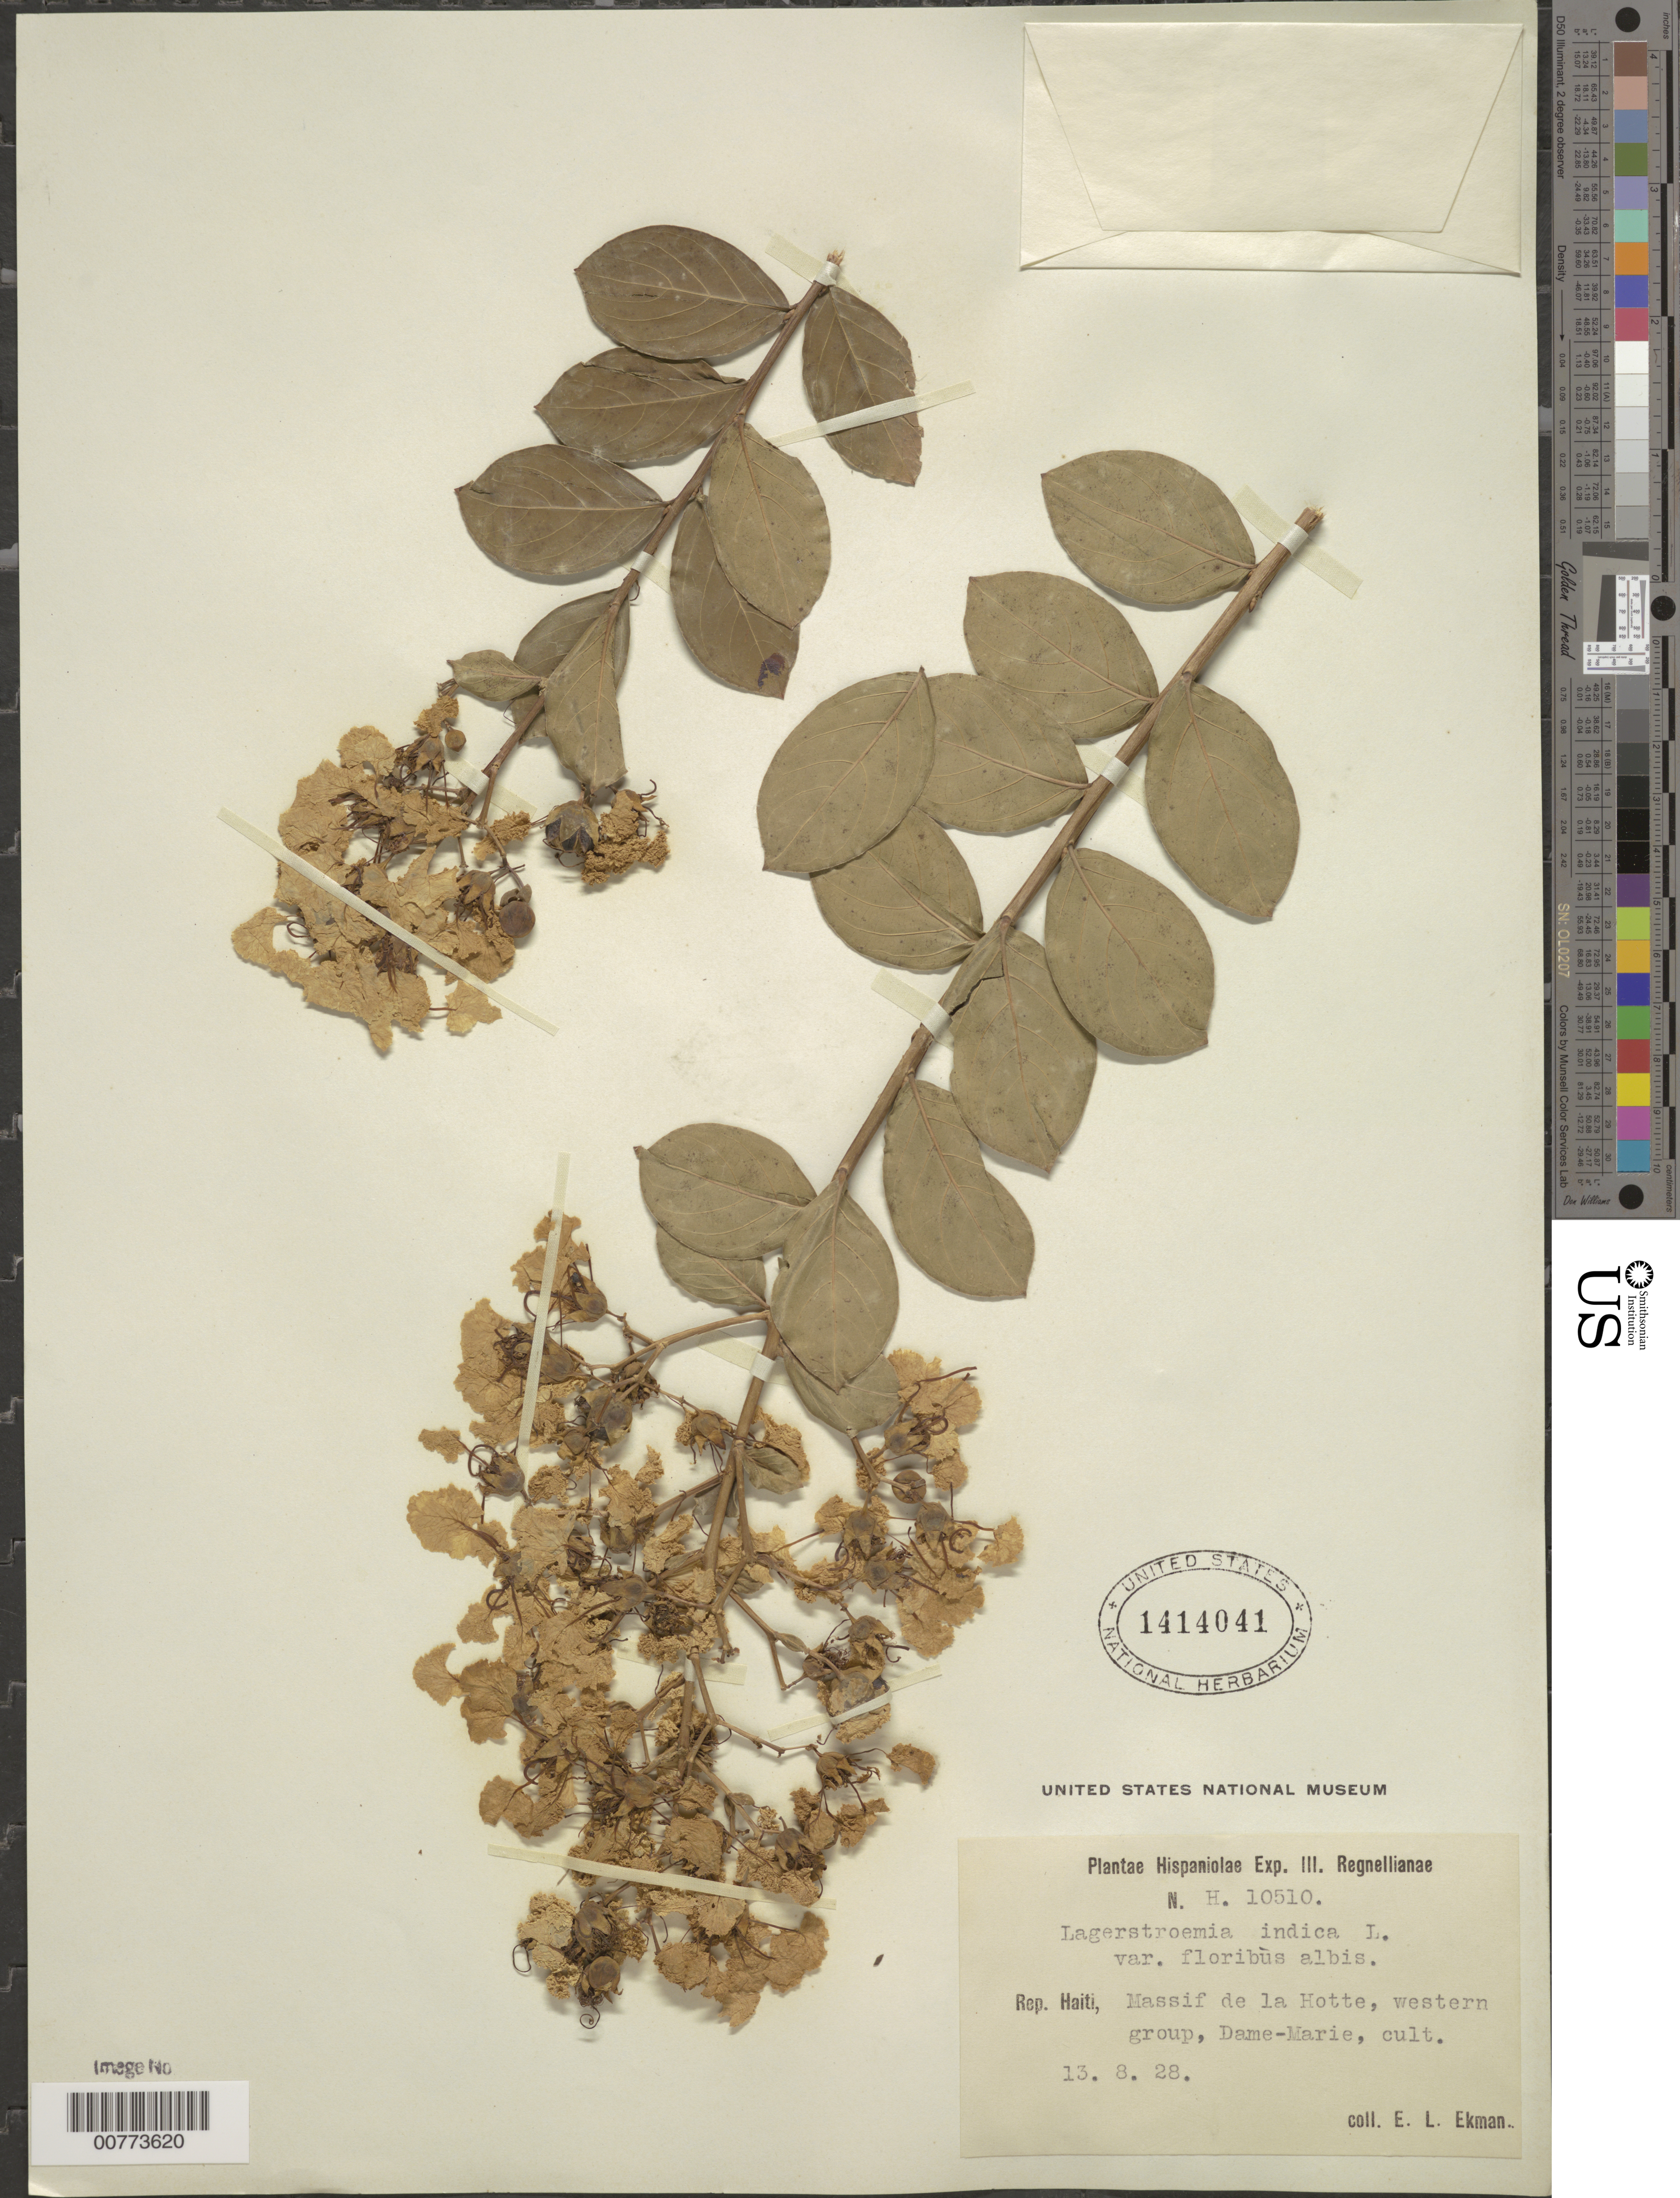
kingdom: Plantae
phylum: Tracheophyta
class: Magnoliopsida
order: Myrtales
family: Lythraceae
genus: Lagerstroemia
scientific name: Lagerstroemia indica var. floribus, ined.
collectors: E. L. Ekman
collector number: H 10510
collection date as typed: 13 Aug 1928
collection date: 1928-08-13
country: Haiti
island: Hispaniola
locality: Massif de la Hotte, western group, Dame-Marie.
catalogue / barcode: US 1414041